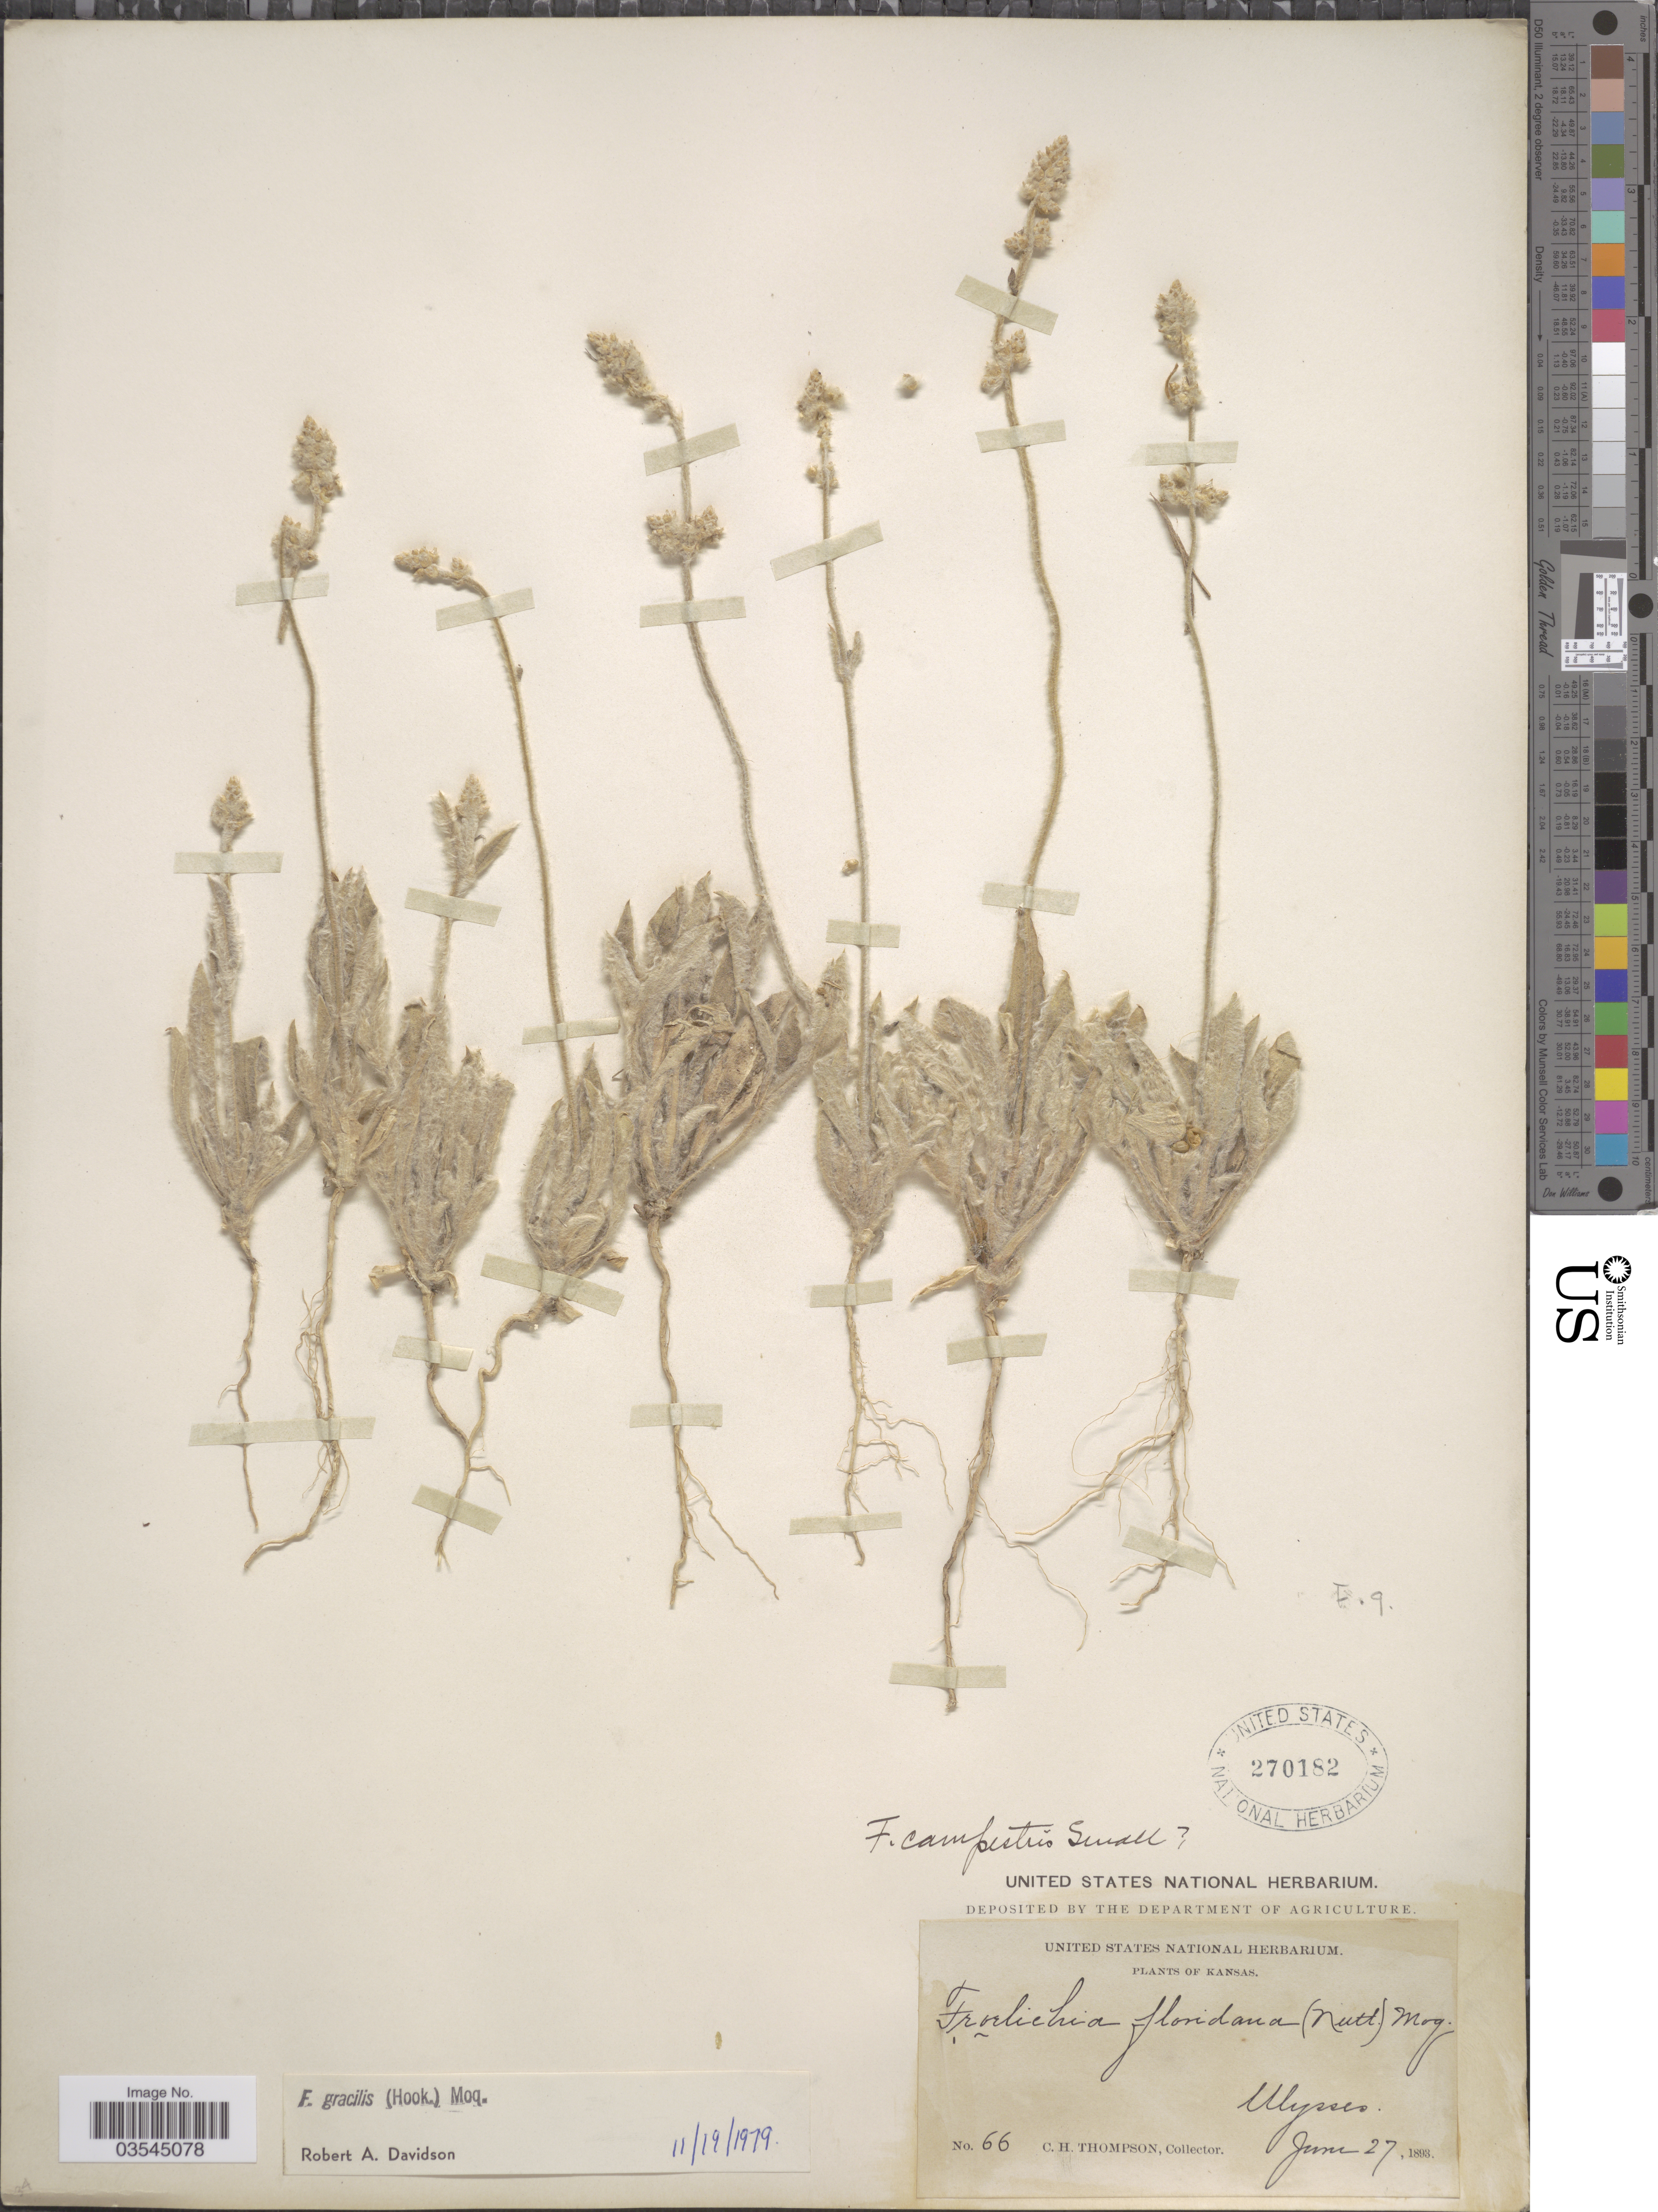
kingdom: Plantae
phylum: Tracheophyta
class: Magnoliopsida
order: Caryophyllales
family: Amaranthaceae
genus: Froelichia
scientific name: Froelichia gracilis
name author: (Hook.) Moq.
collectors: C. H. Thompson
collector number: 66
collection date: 1893-06-27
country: United States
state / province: Kansas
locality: Ulysses.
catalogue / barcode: US 270182